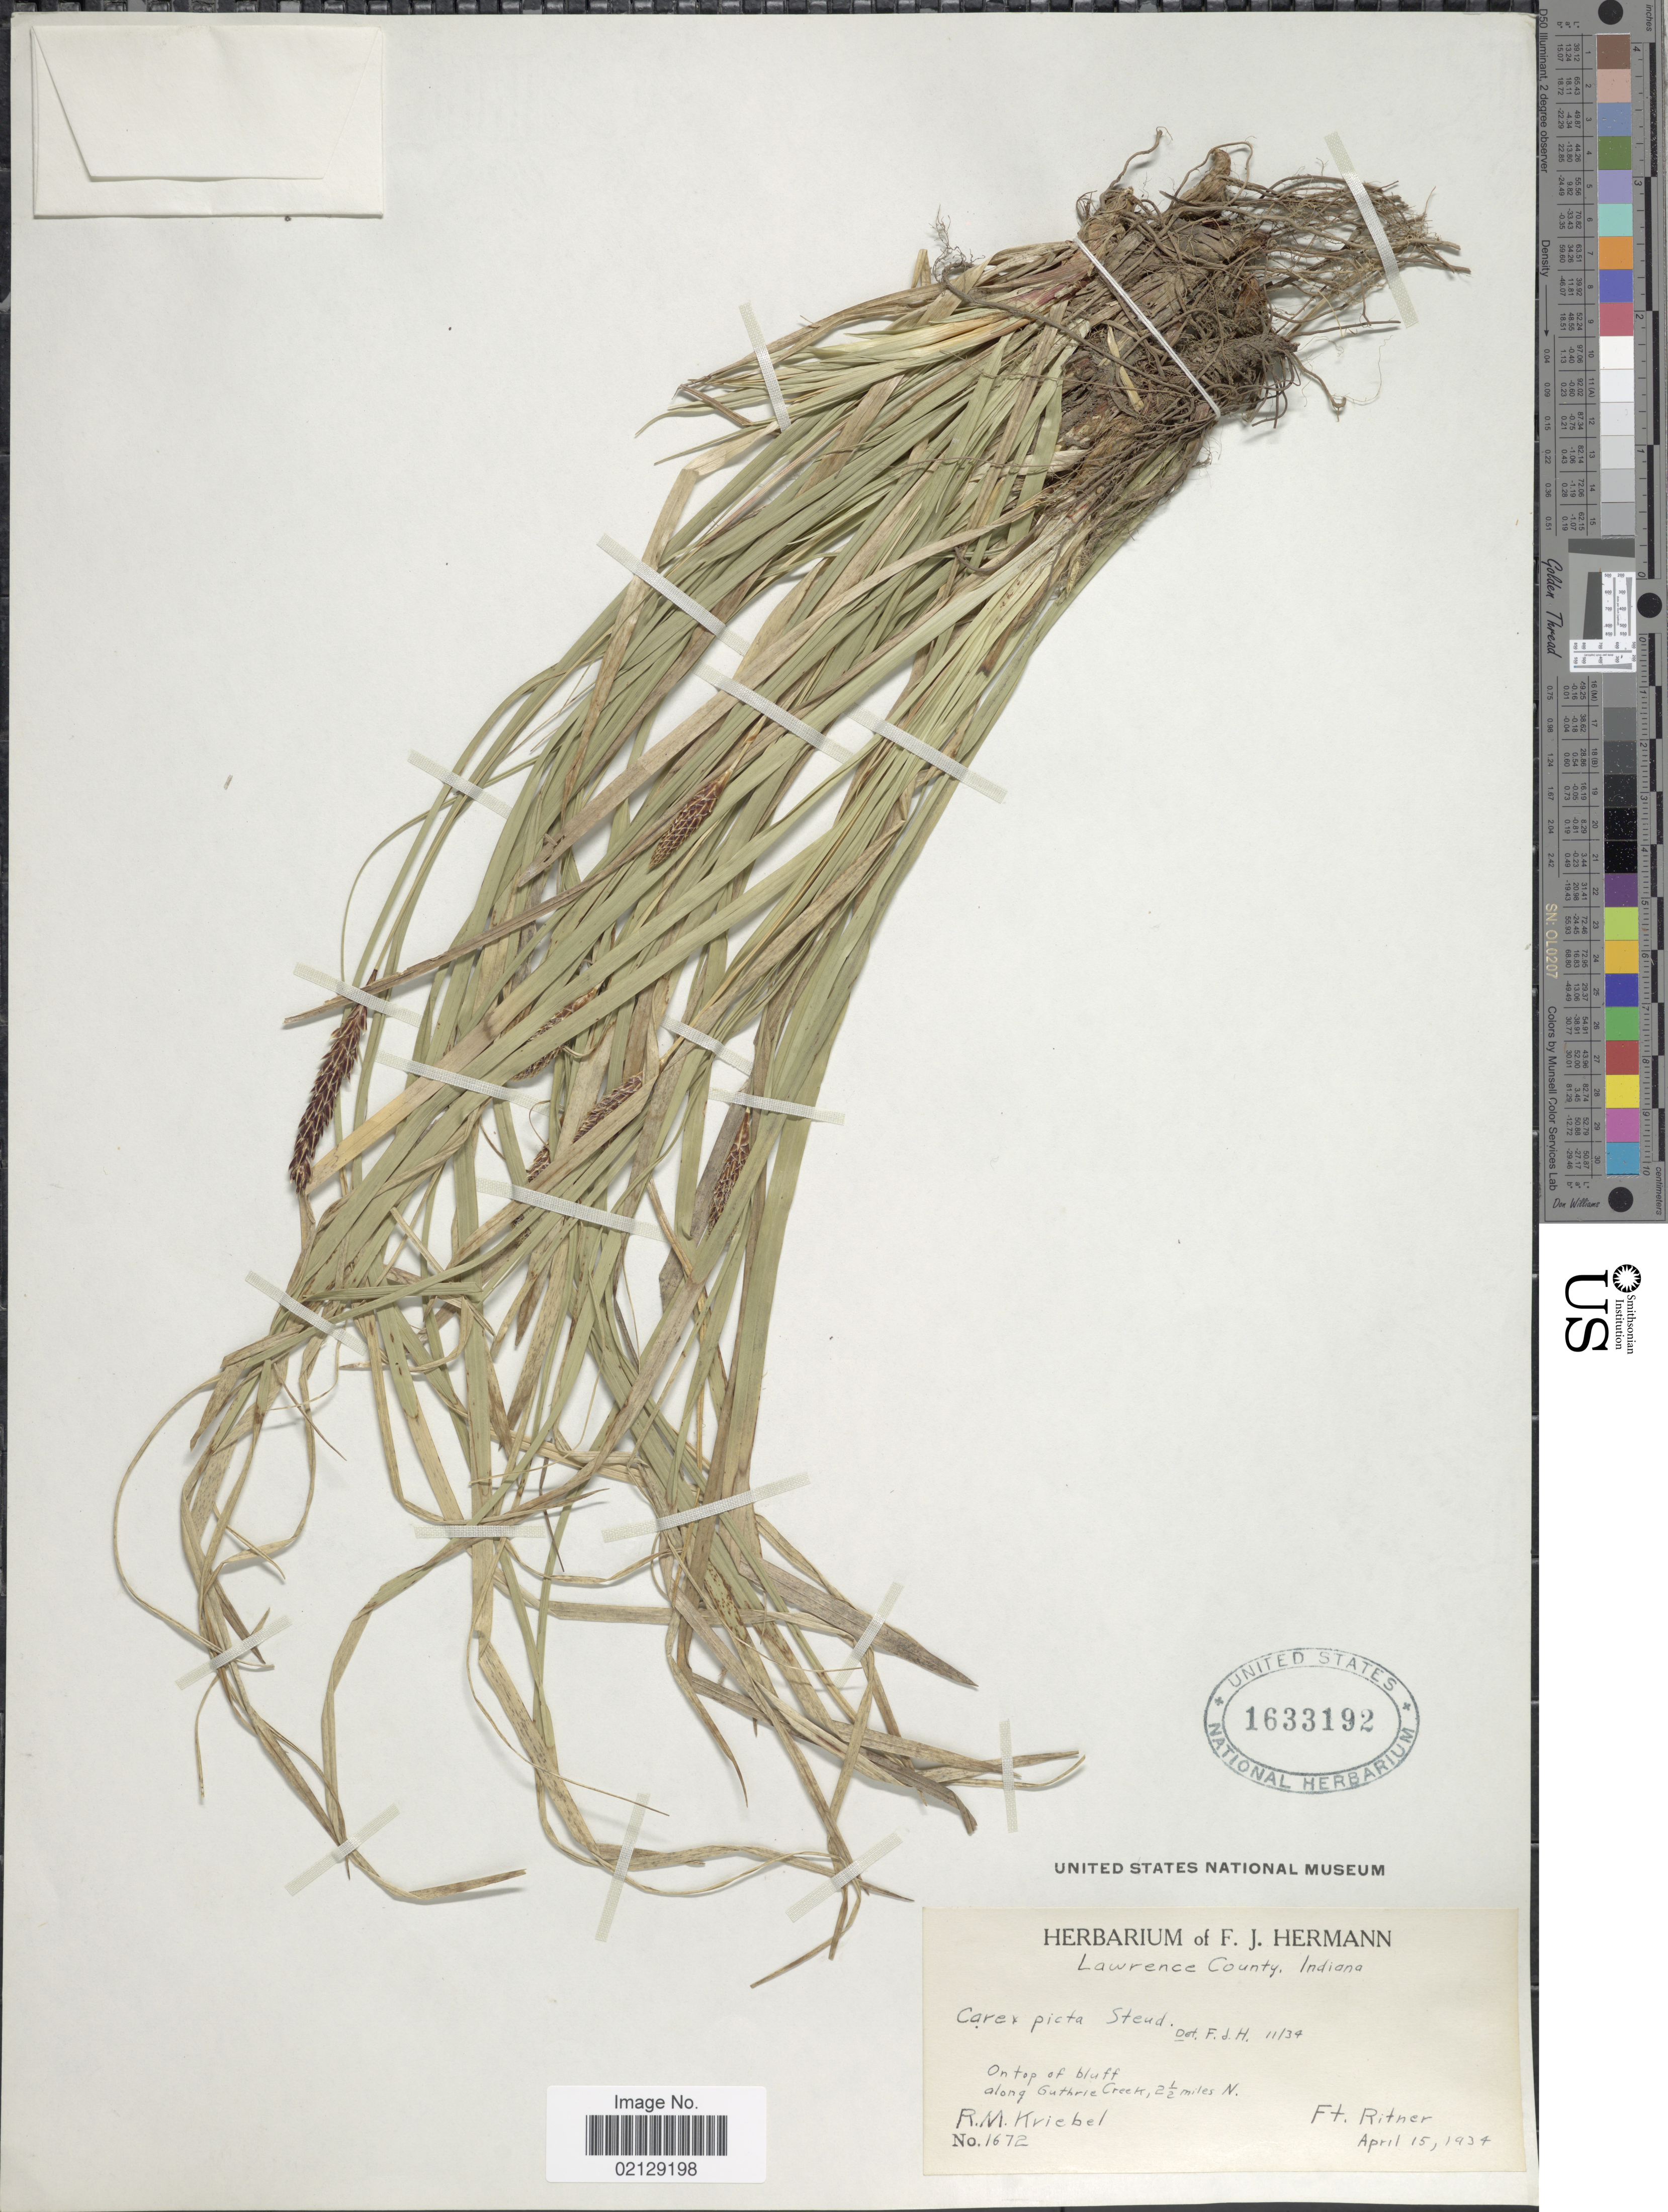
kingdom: Plantae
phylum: Tracheophyta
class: Liliopsida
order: Poales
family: Cyperaceae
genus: Carex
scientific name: Carex picta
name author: Steud.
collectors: R. M. Kriebel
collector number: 1672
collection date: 1934-04-15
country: United States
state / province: Indiana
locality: Lawrence County, Indiana, Along Guthrie Creek, 2½ miles N. Ft. Ritner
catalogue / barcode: US 1633192